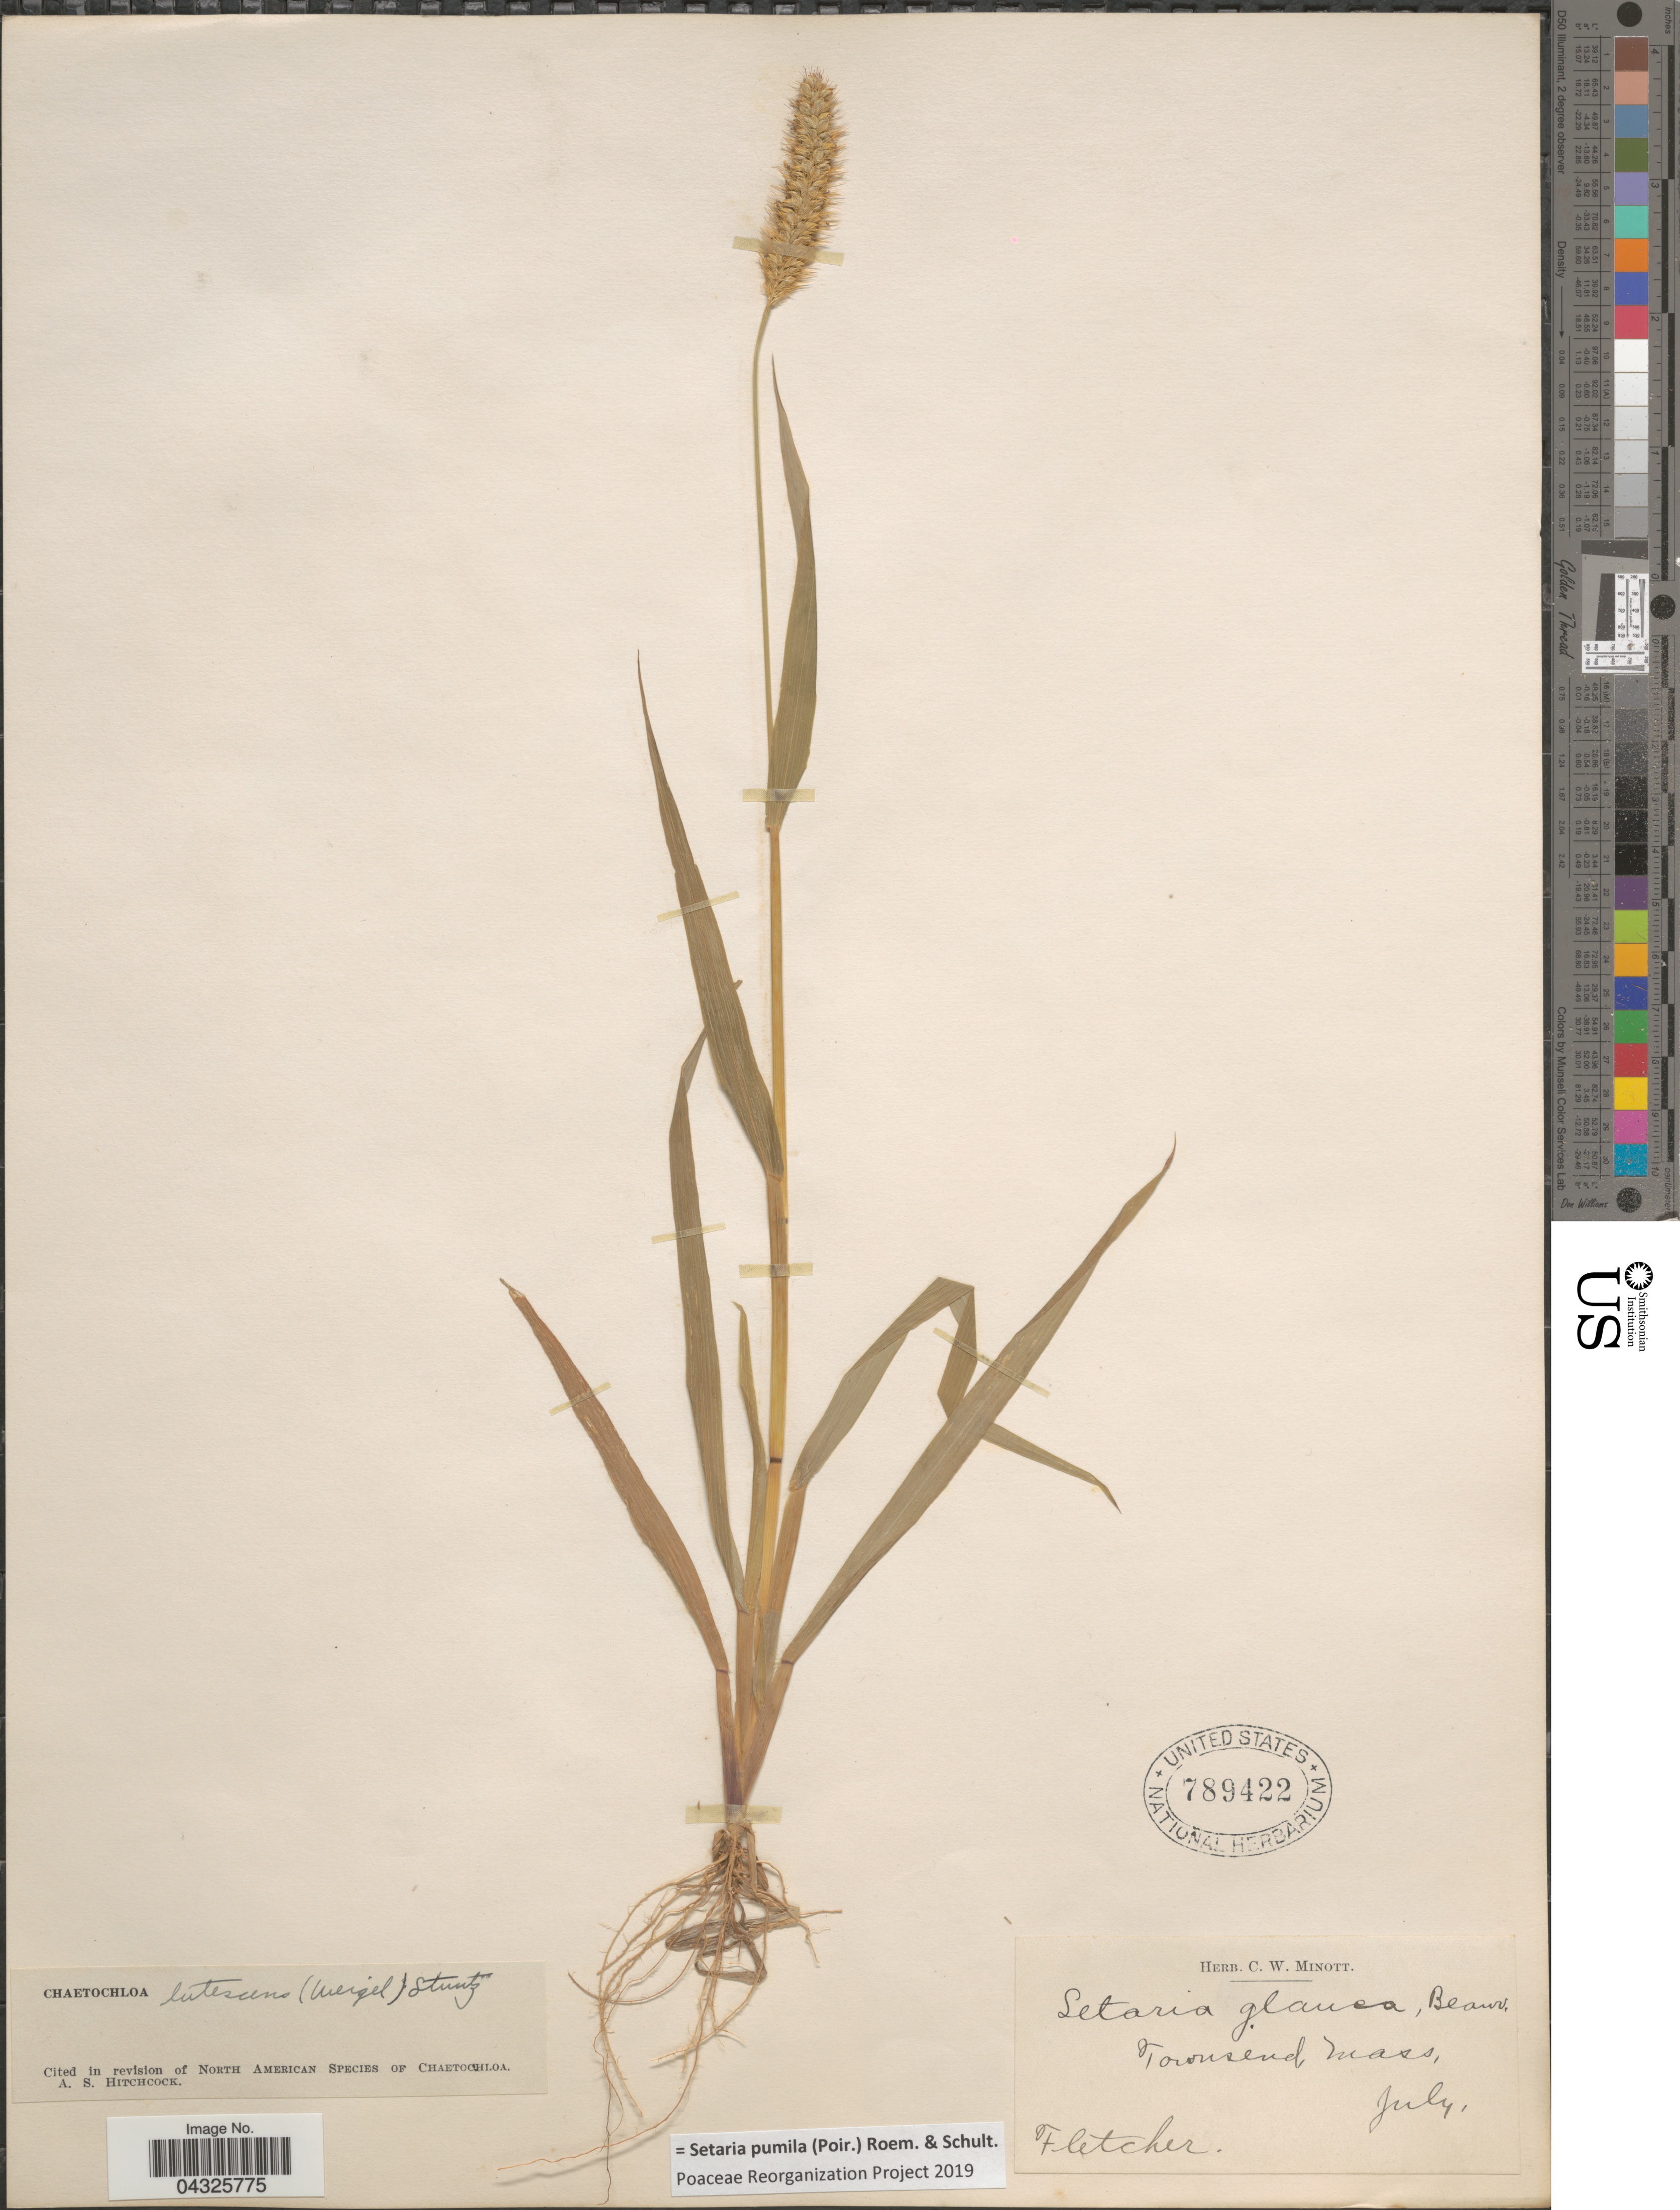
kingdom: Plantae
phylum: Tracheophyta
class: Liliopsida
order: Poales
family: Poaceae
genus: Setaria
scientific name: Setaria pumila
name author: (Poir.) Roem. & Schult.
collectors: -. Fletcher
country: United States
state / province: Massachusetts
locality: Townsend.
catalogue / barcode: US 789422